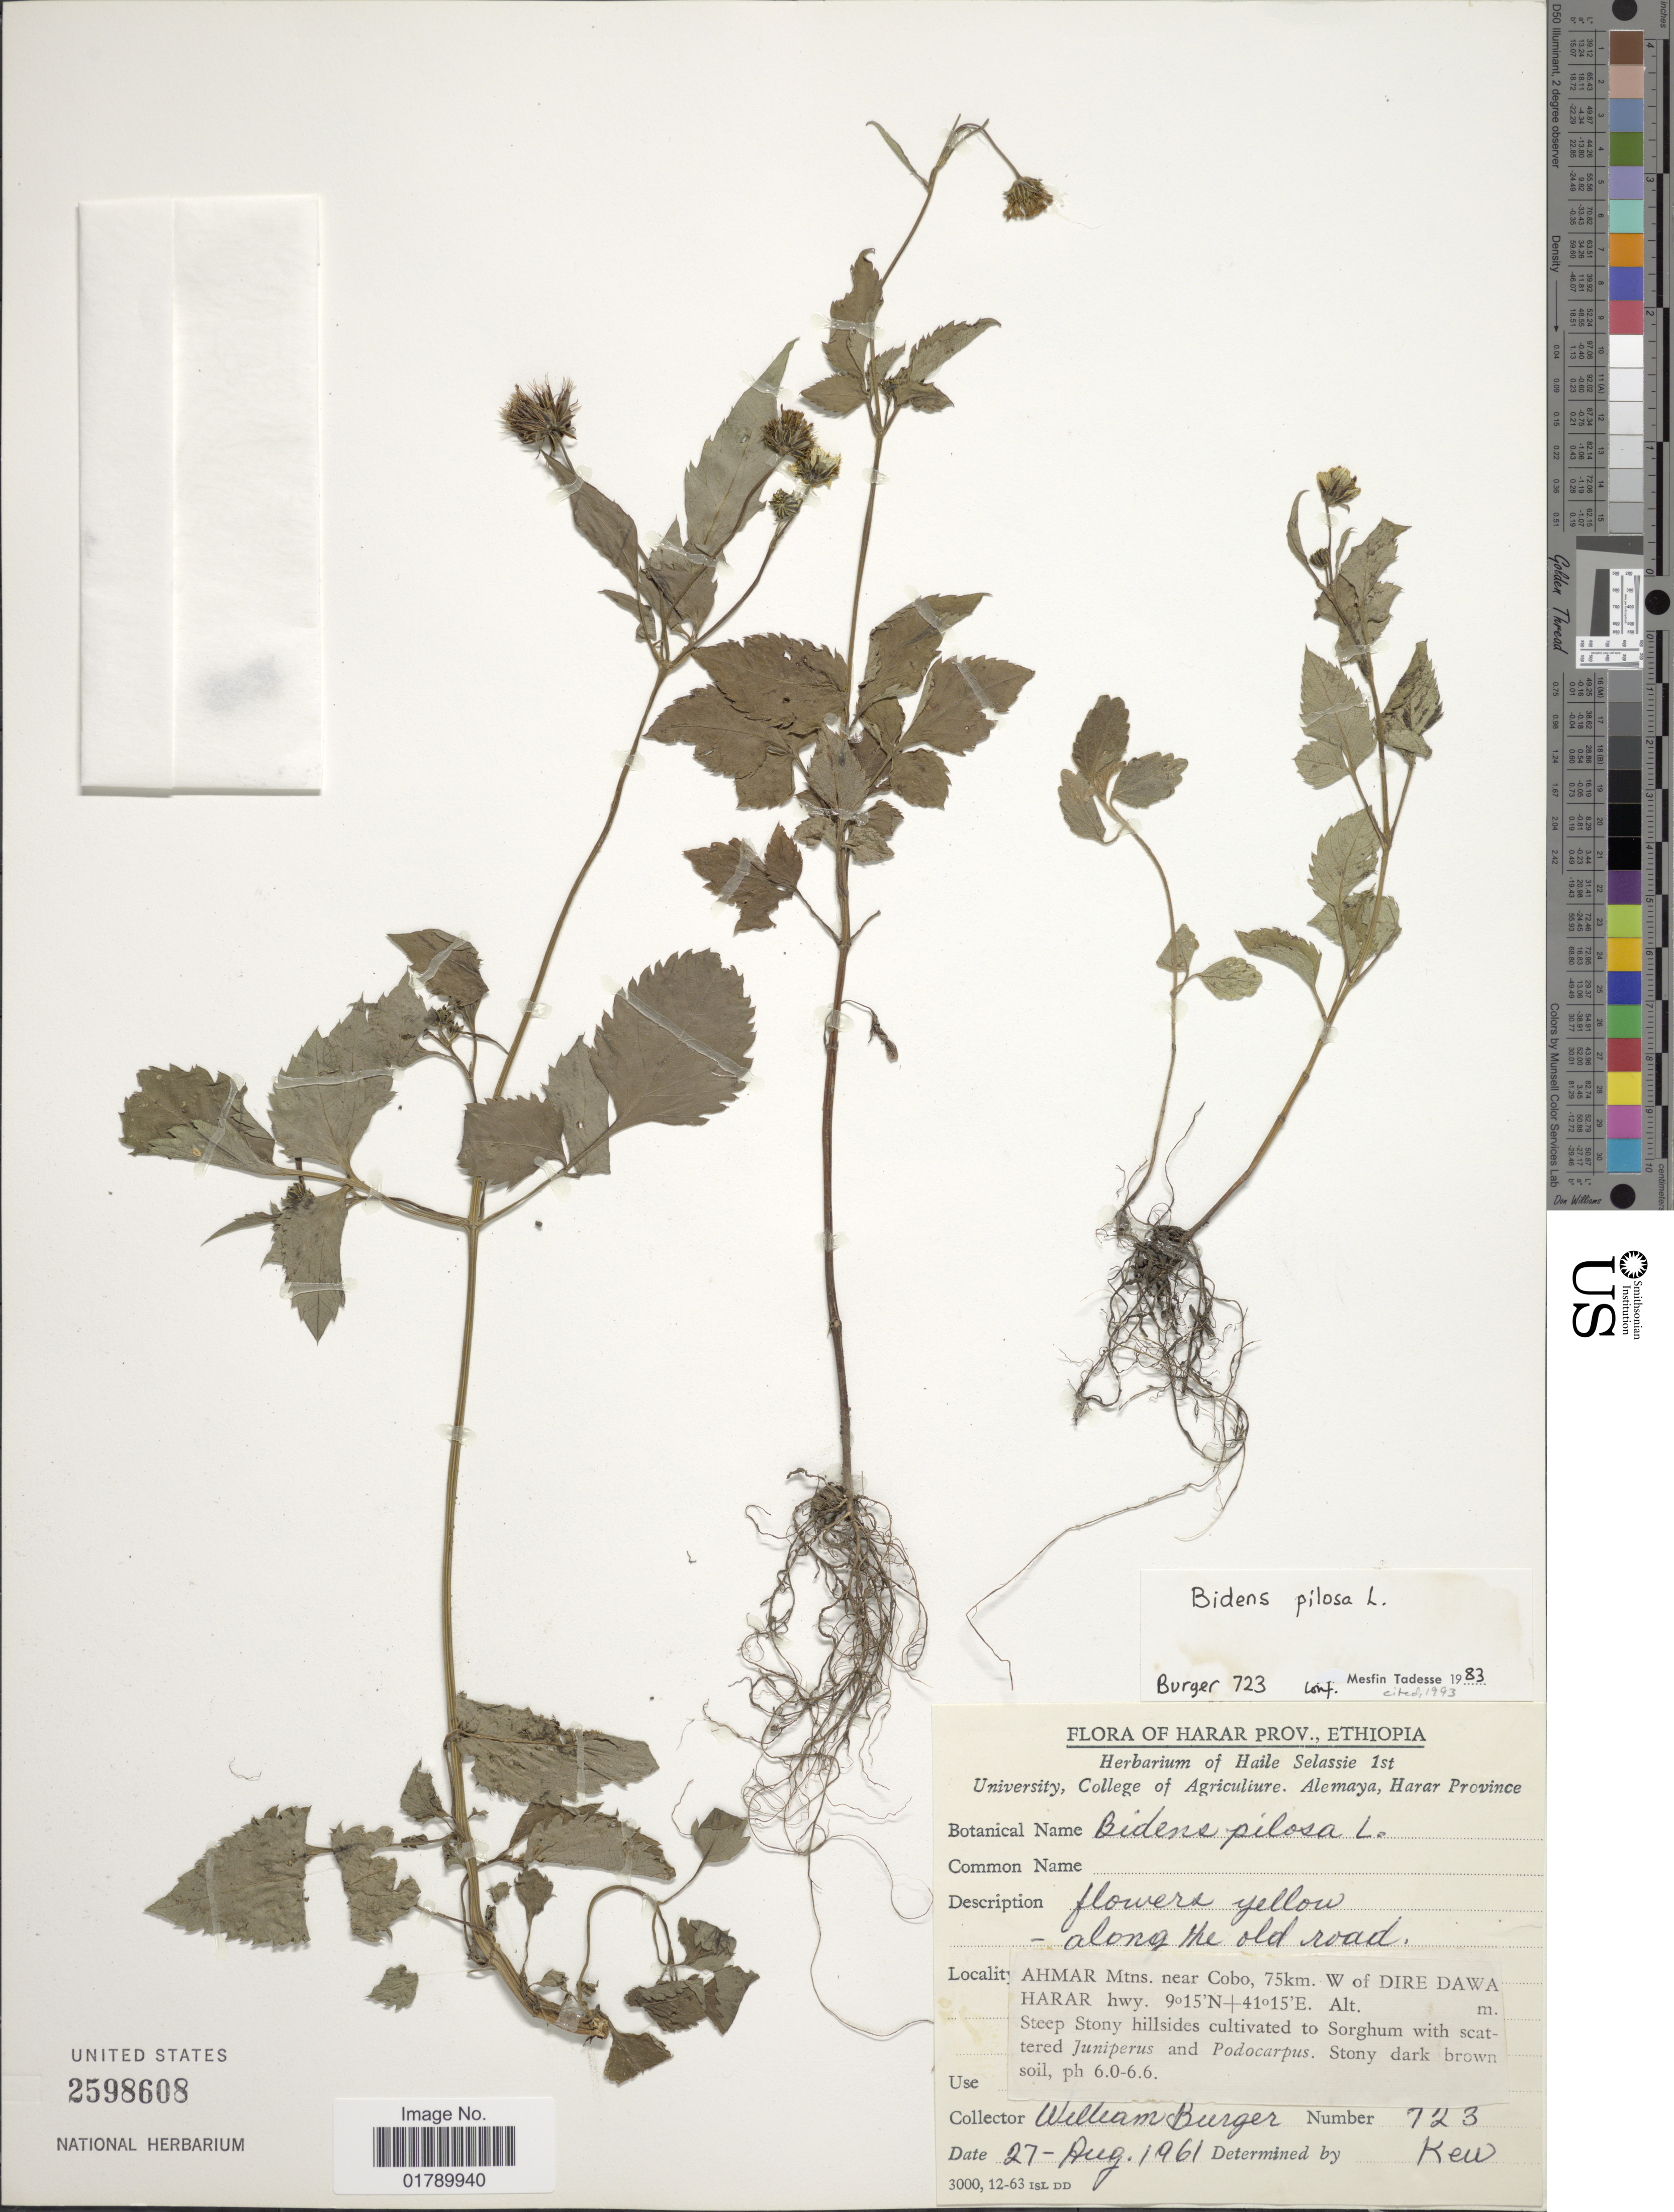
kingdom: Plantae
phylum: Tracheophyta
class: Magnoliopsida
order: Asterales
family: Asteraceae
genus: Bidens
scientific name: Bidens pilosa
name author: L.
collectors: W. Burger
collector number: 723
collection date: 1962-08-27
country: Ethiopia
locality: Ahmar Mtns. near Cobo, 75 km. W of Dire Dawa Harar hwy.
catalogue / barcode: US 2598608